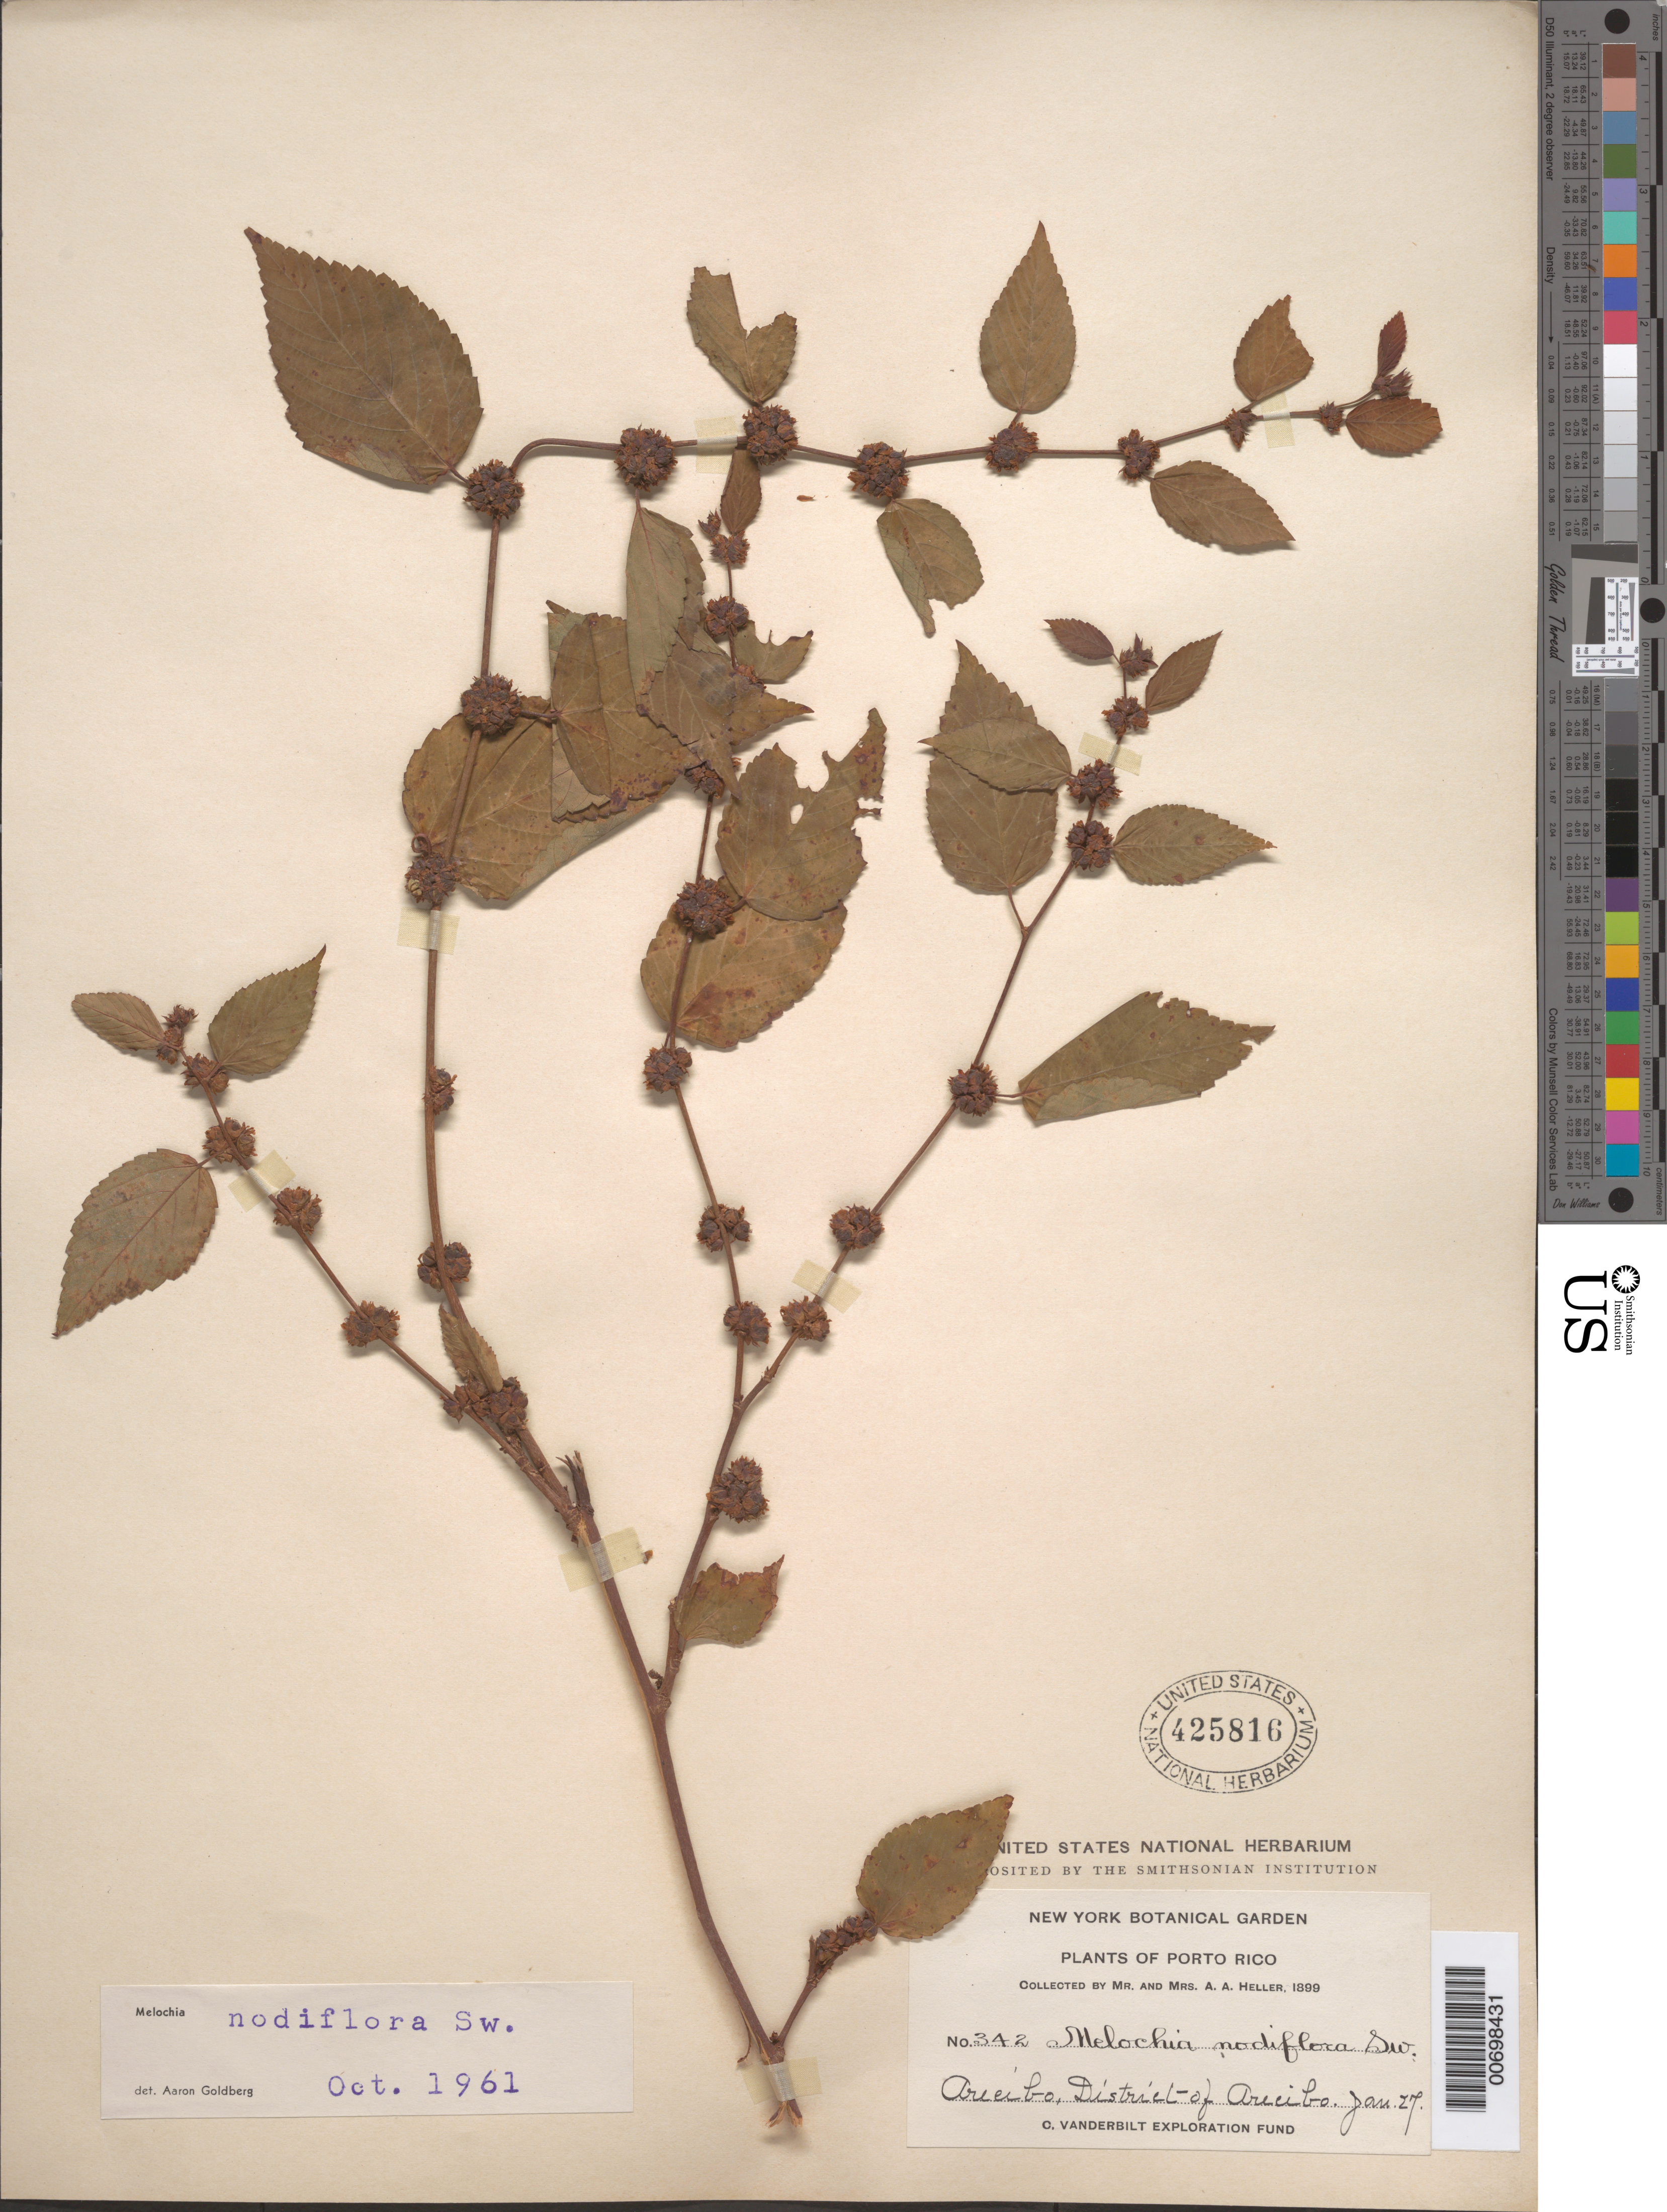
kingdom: Plantae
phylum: Tracheophyta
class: Magnoliopsida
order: Malvales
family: Malvaceae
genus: Melochia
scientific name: Melochia nodiflora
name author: Sw.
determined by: Goldberg, Aaron, (US), NMNH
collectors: A. A. Heller & E. G. Heller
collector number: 342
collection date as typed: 27 Jan 1899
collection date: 1899-01-27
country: Puerto Rico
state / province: Arecibo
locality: Arecibo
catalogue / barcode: US 425816